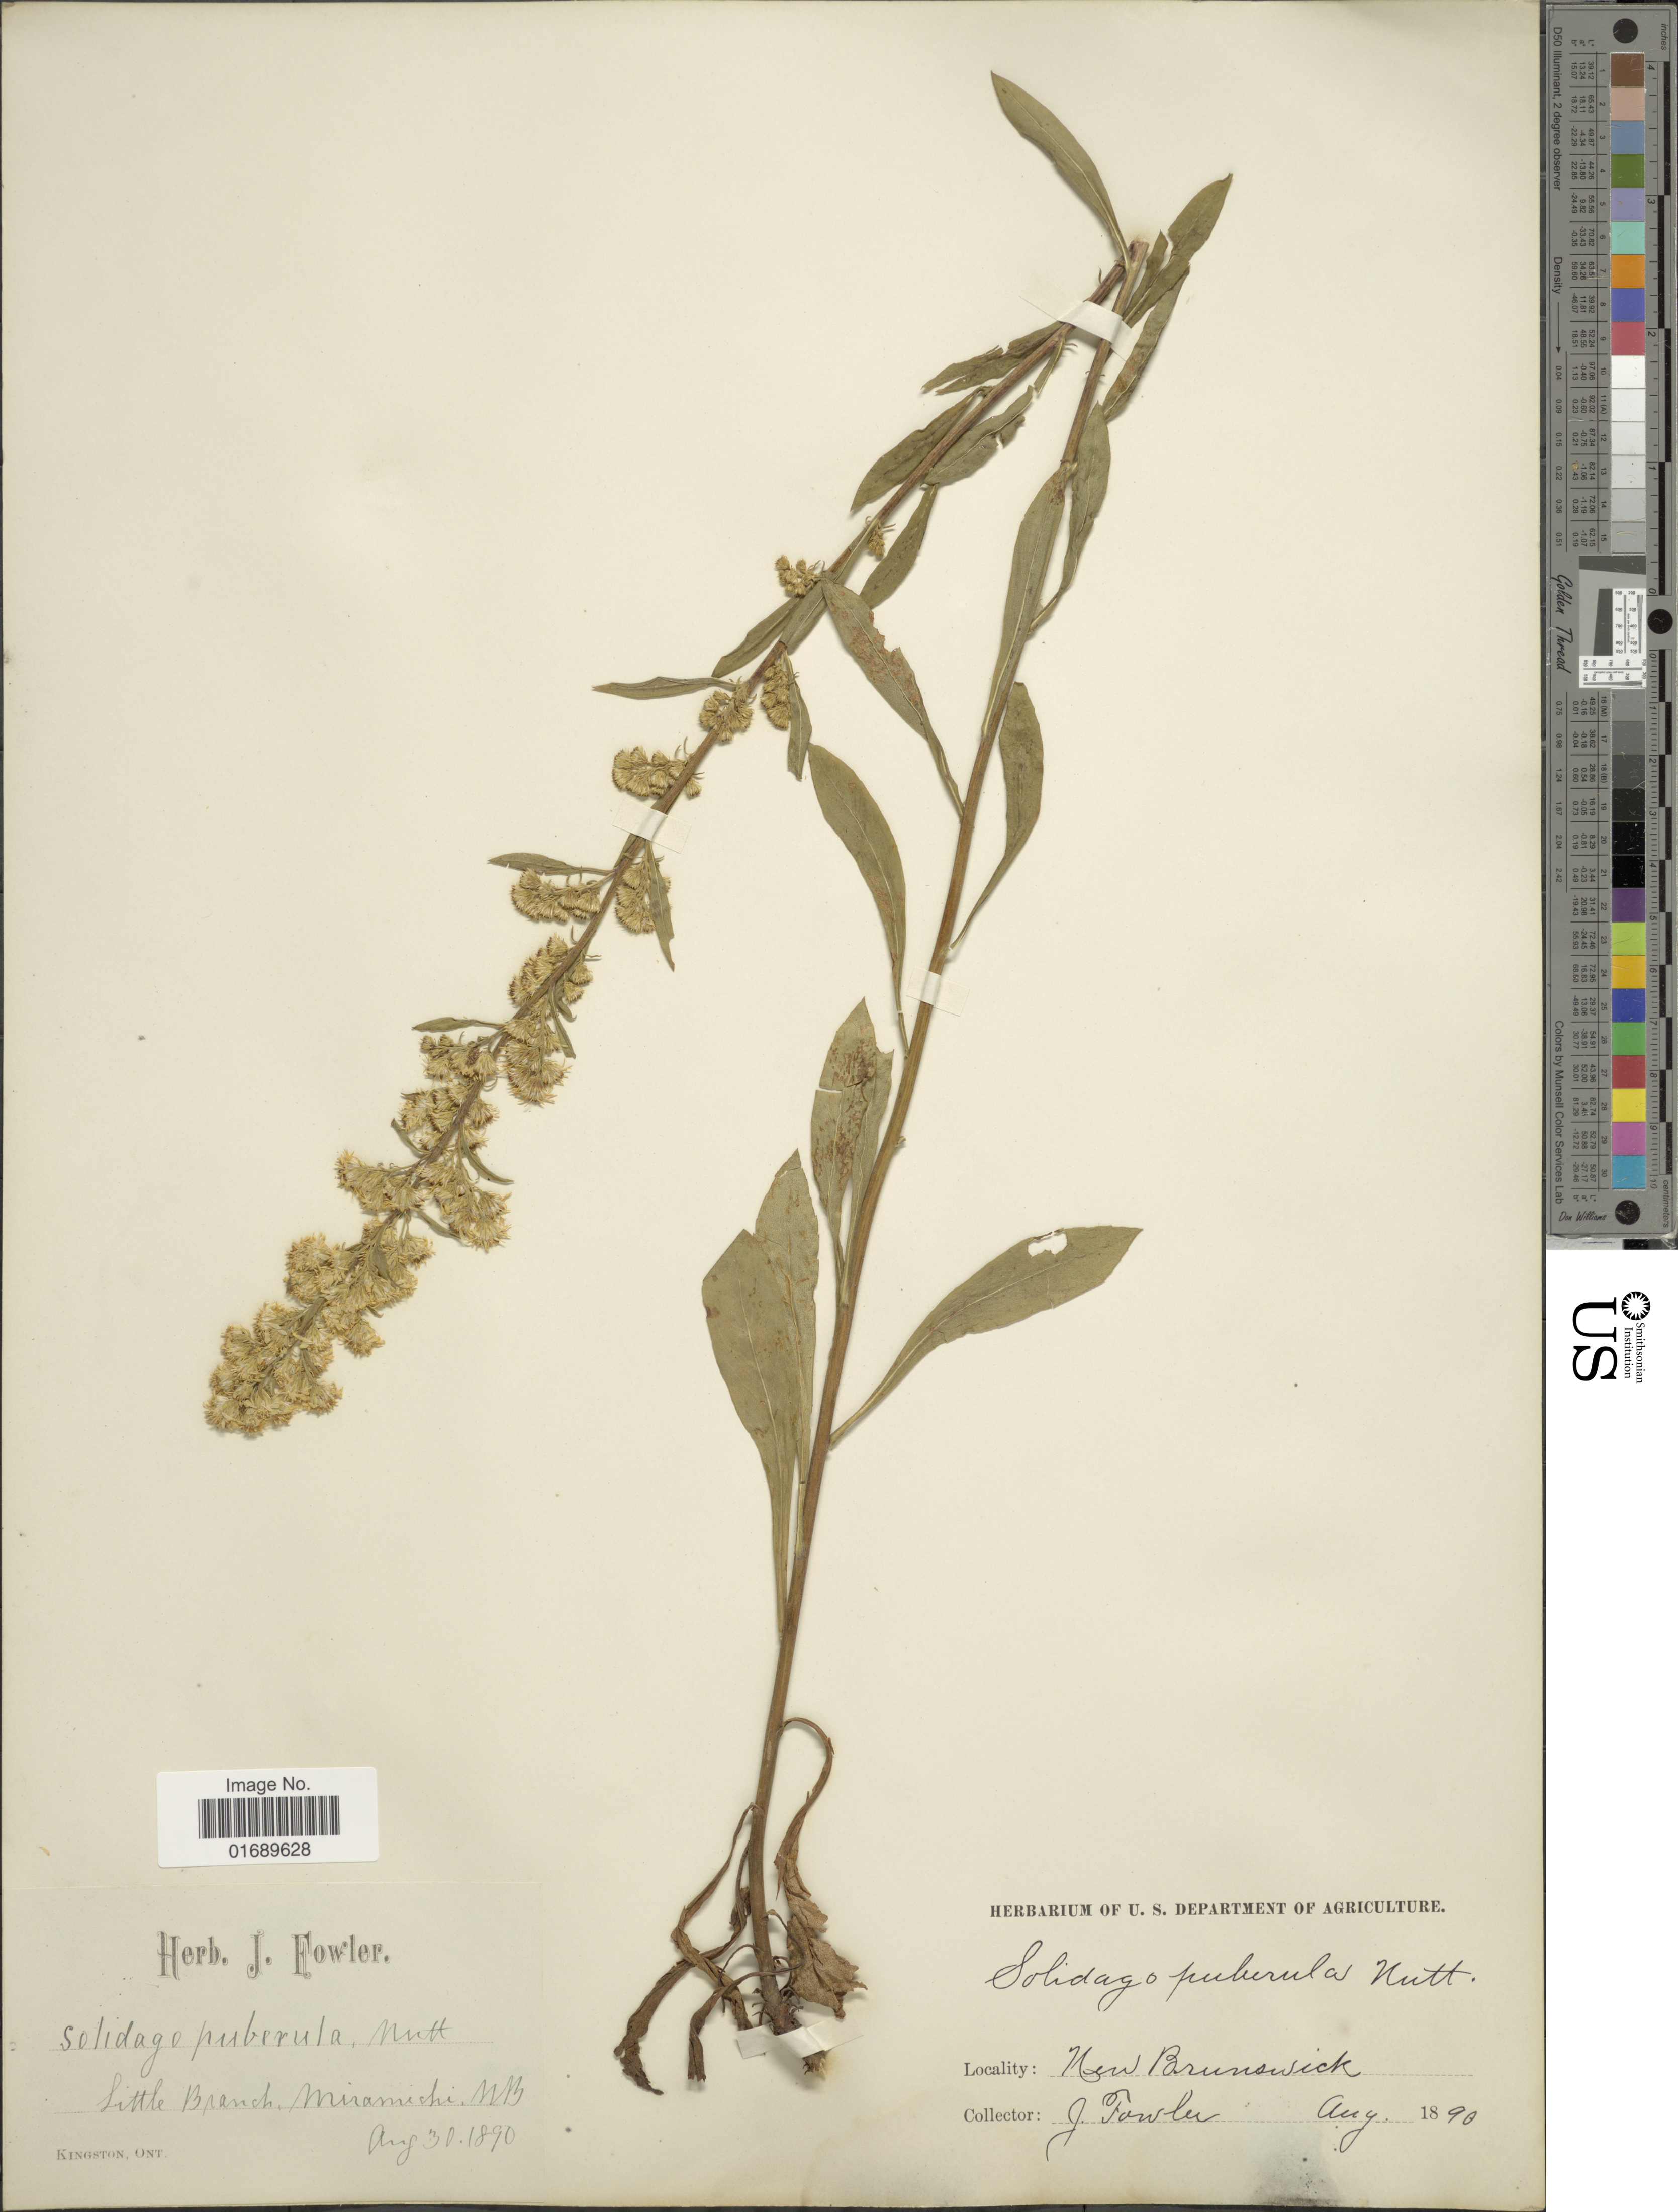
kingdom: Plantae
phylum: Tracheophyta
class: Magnoliopsida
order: Asterales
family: Asteraceae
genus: Solidago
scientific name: Solidago puberula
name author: Nutt.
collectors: J. P. Fowler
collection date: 1890-08-30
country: Canada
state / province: New Brunswick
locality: Little Branch, Miramichi